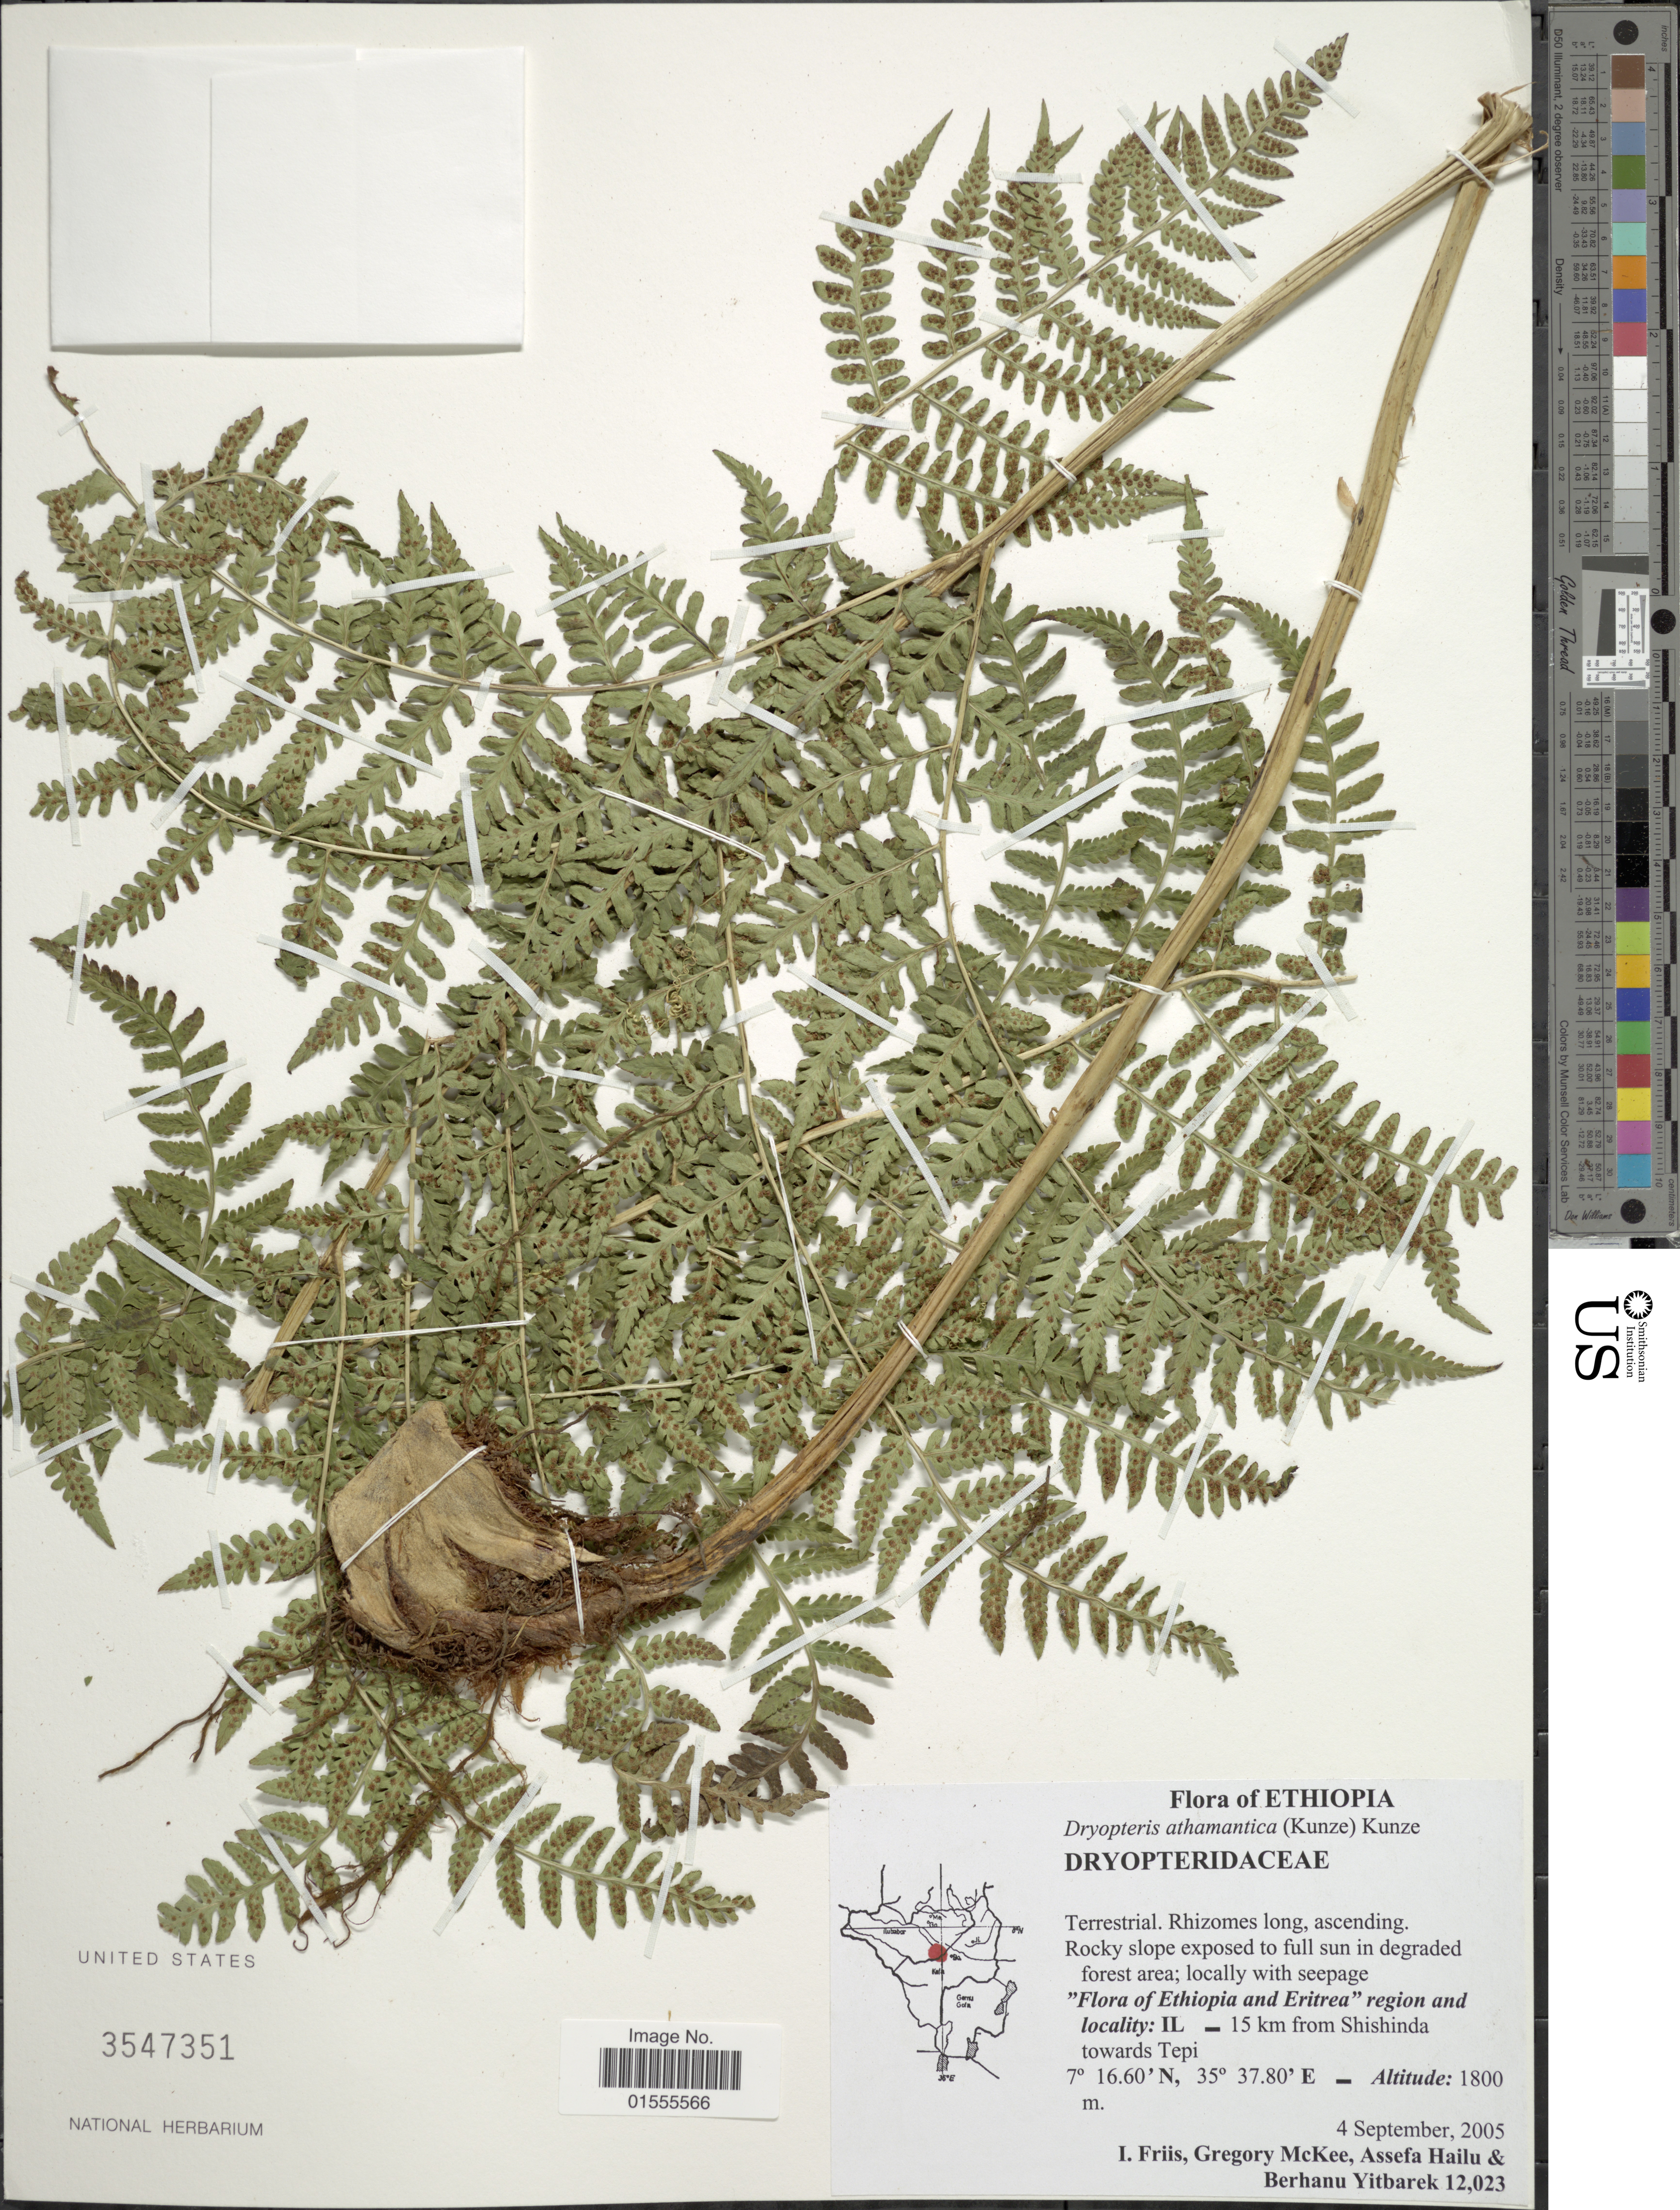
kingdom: Plantae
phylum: Tracheophyta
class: Polypodiopsida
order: Polypodiales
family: Dryopteridaceae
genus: Dryopteris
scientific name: Dryopteris athamantica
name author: (Kunze) Kunze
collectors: I. Friis, G. S. McKee, A. Hailu & B. Yitbarek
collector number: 12023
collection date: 2005-09-04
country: Ethiopia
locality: Ethiopa and Eritrea, IL _ 15 km from Shishinda towards tepi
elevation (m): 1800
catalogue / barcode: US 3547351